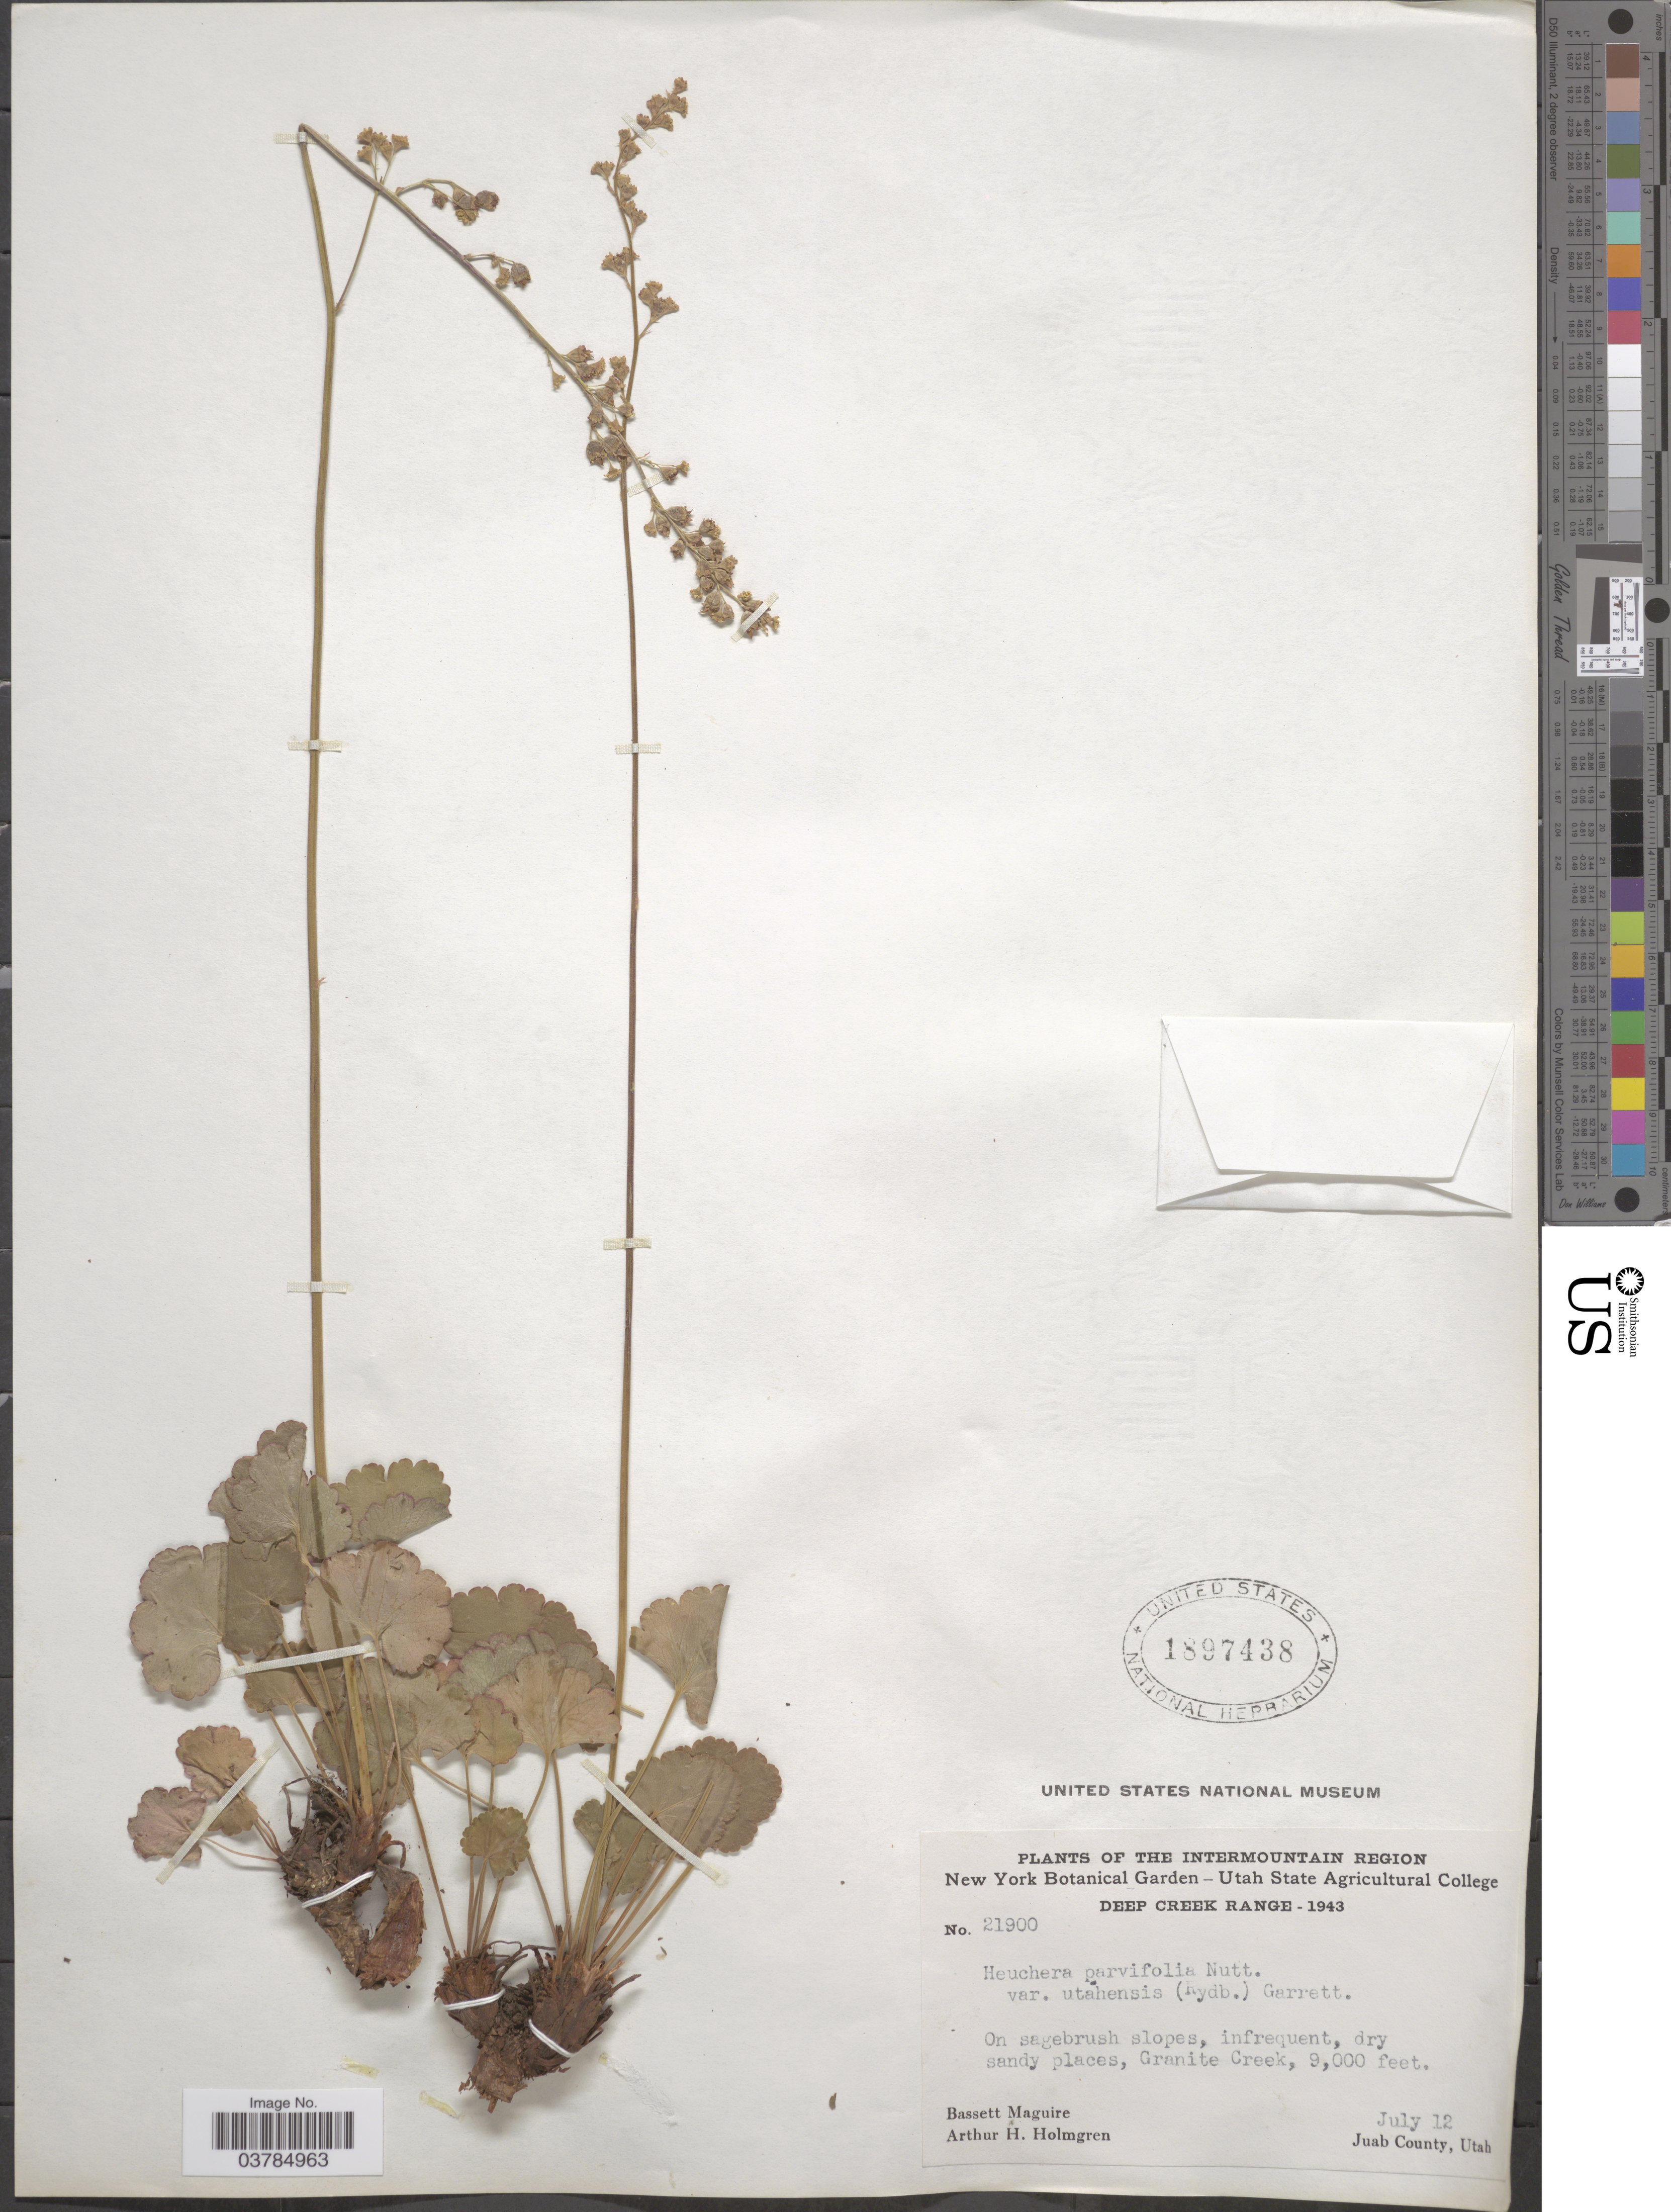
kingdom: Plantae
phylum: Tracheophyta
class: Magnoliopsida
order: Saxifragales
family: Saxifragaceae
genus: Heuchera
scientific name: Heuchera parvifolia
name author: Nutt.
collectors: B. Maguire & A. H. Holmgren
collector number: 21900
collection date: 1943-07-12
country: United States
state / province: Utah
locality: The Intermountain Region. Deep Creek Range. On sagebrush slopes, infrequent, dry sandy places, Granite Creek.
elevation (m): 2743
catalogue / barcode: US 1897438